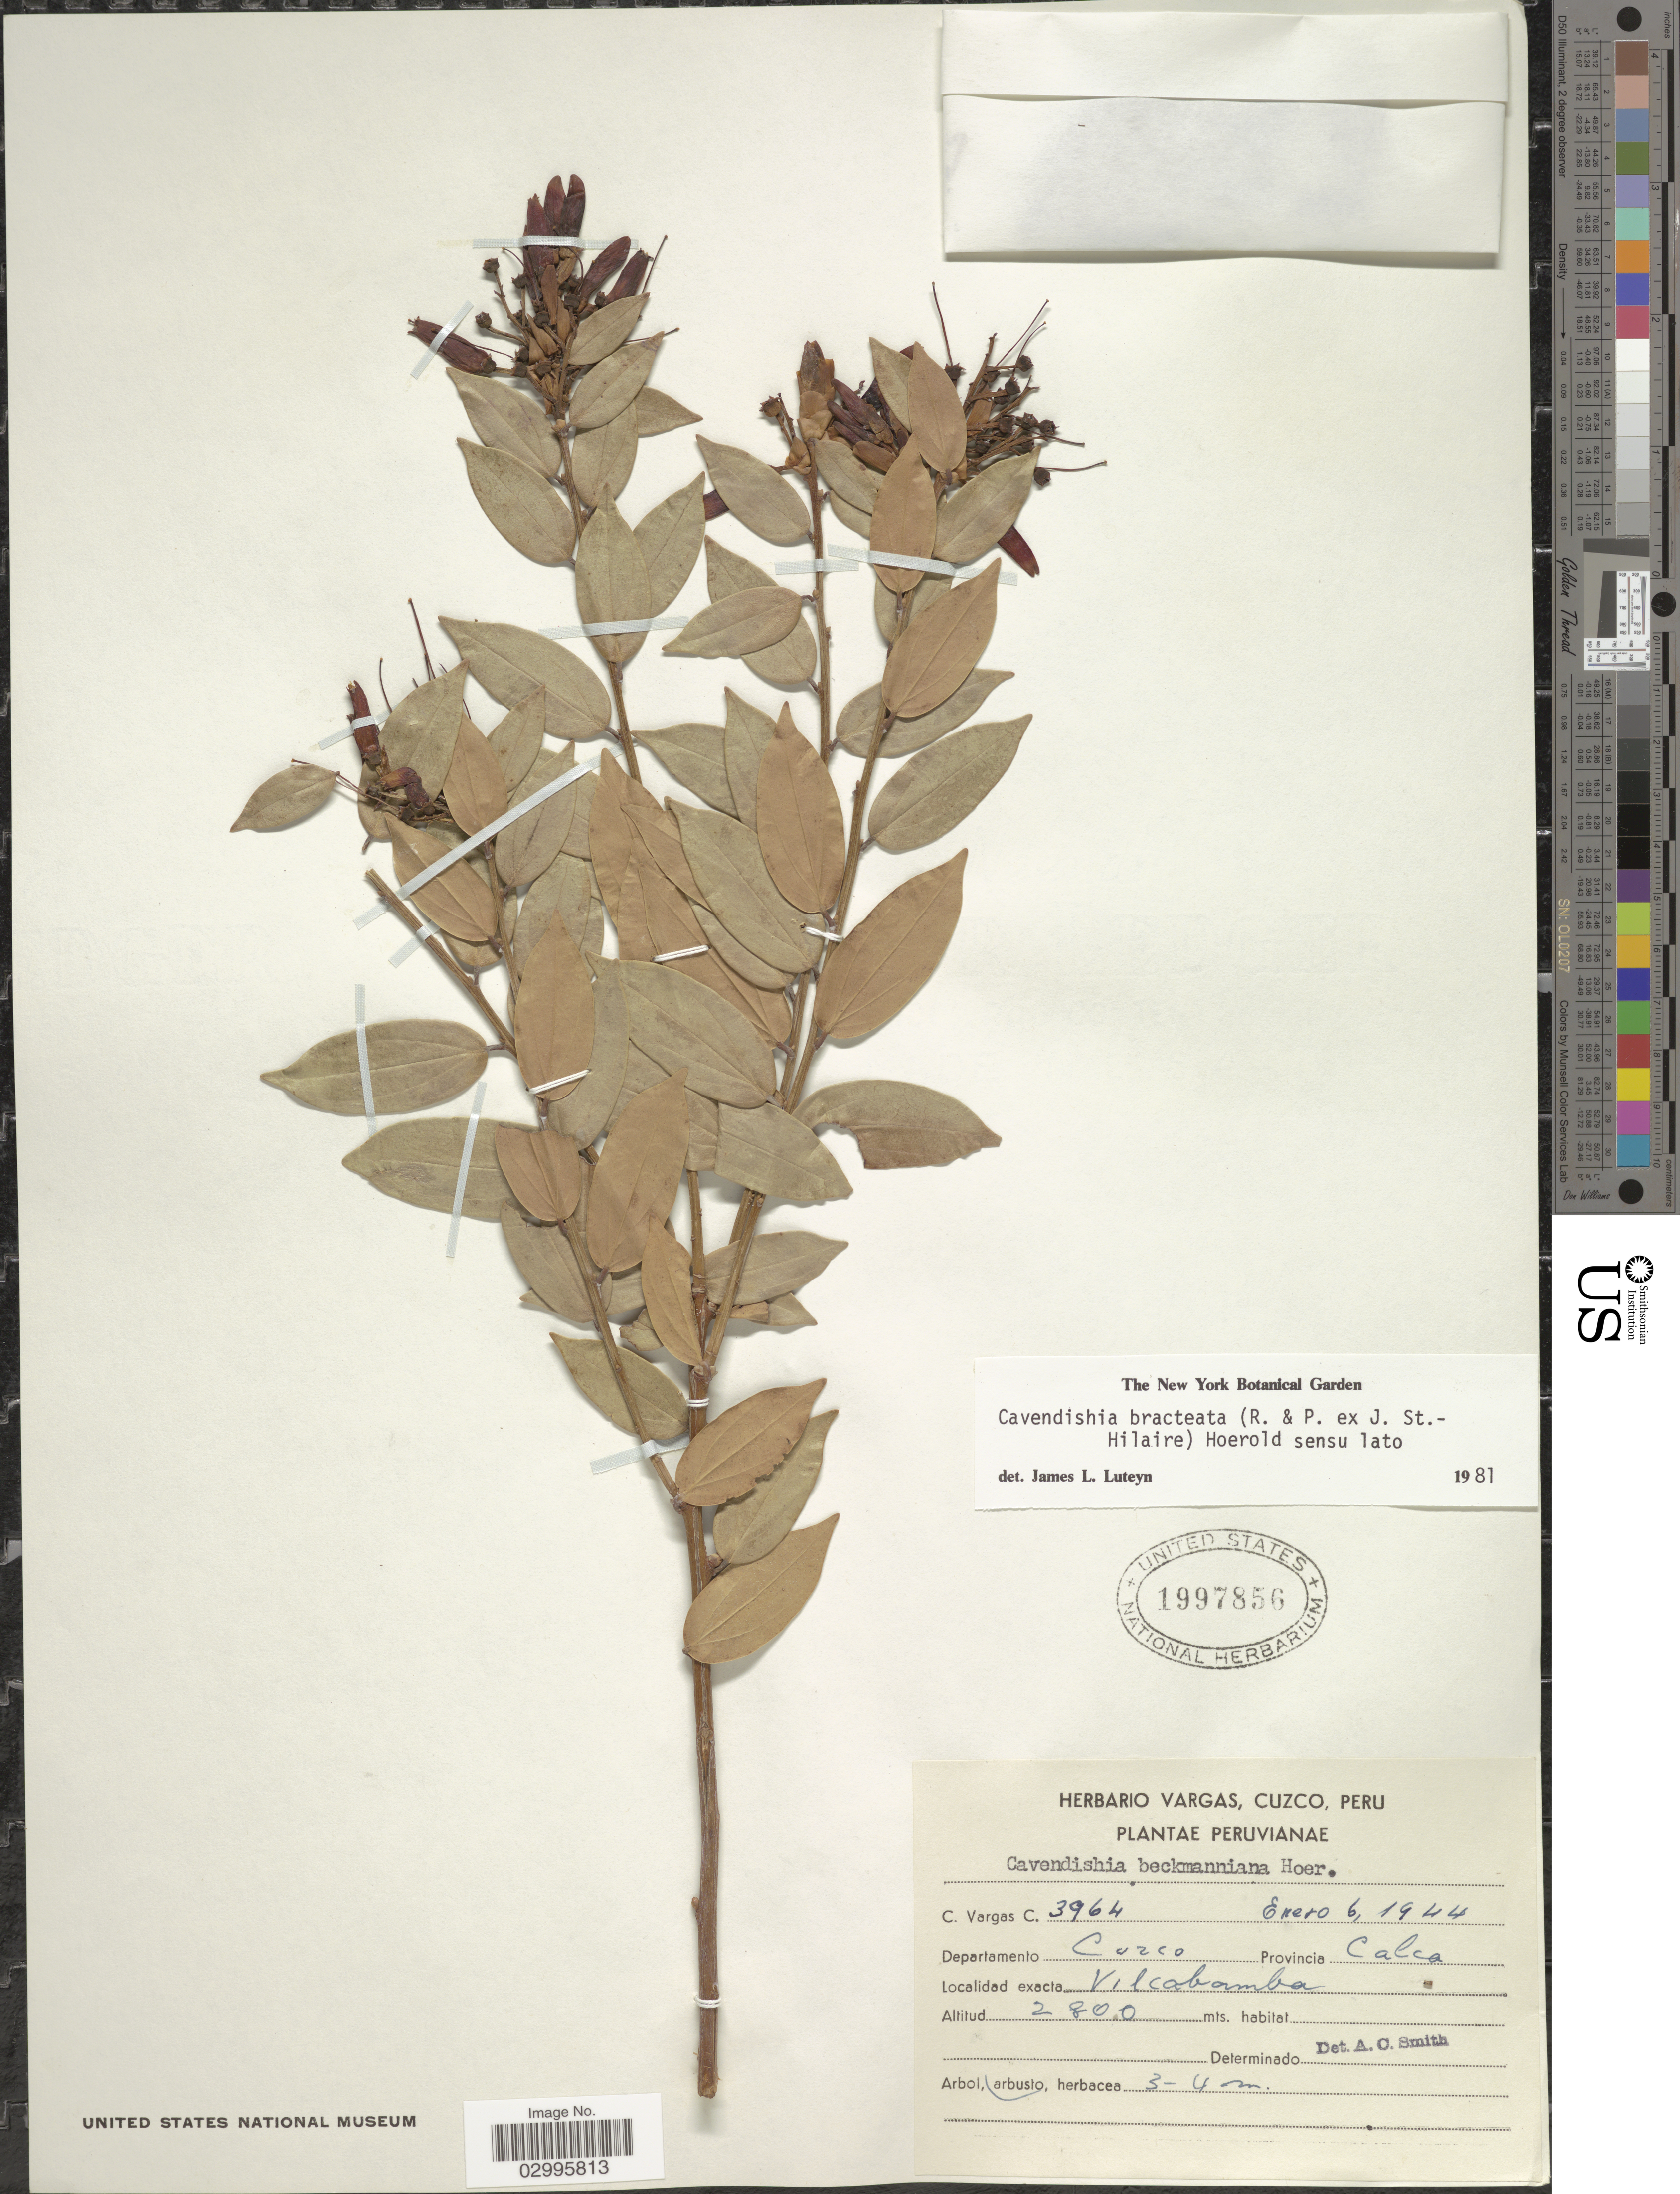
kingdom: Plantae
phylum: Tracheophyta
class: Magnoliopsida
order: Ericales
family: Ericaceae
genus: Cavendishia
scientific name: Cavendishia bracteata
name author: (Ruiz & Pav. ex J. St.-Hil.) Hoerold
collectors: C. Vargas Calderón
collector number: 3964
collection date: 1944-01-06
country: Peru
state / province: Cusco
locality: Departamento Cuzco. Provincia Calca. Vilcabamba.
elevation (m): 2800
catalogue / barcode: US 1997856